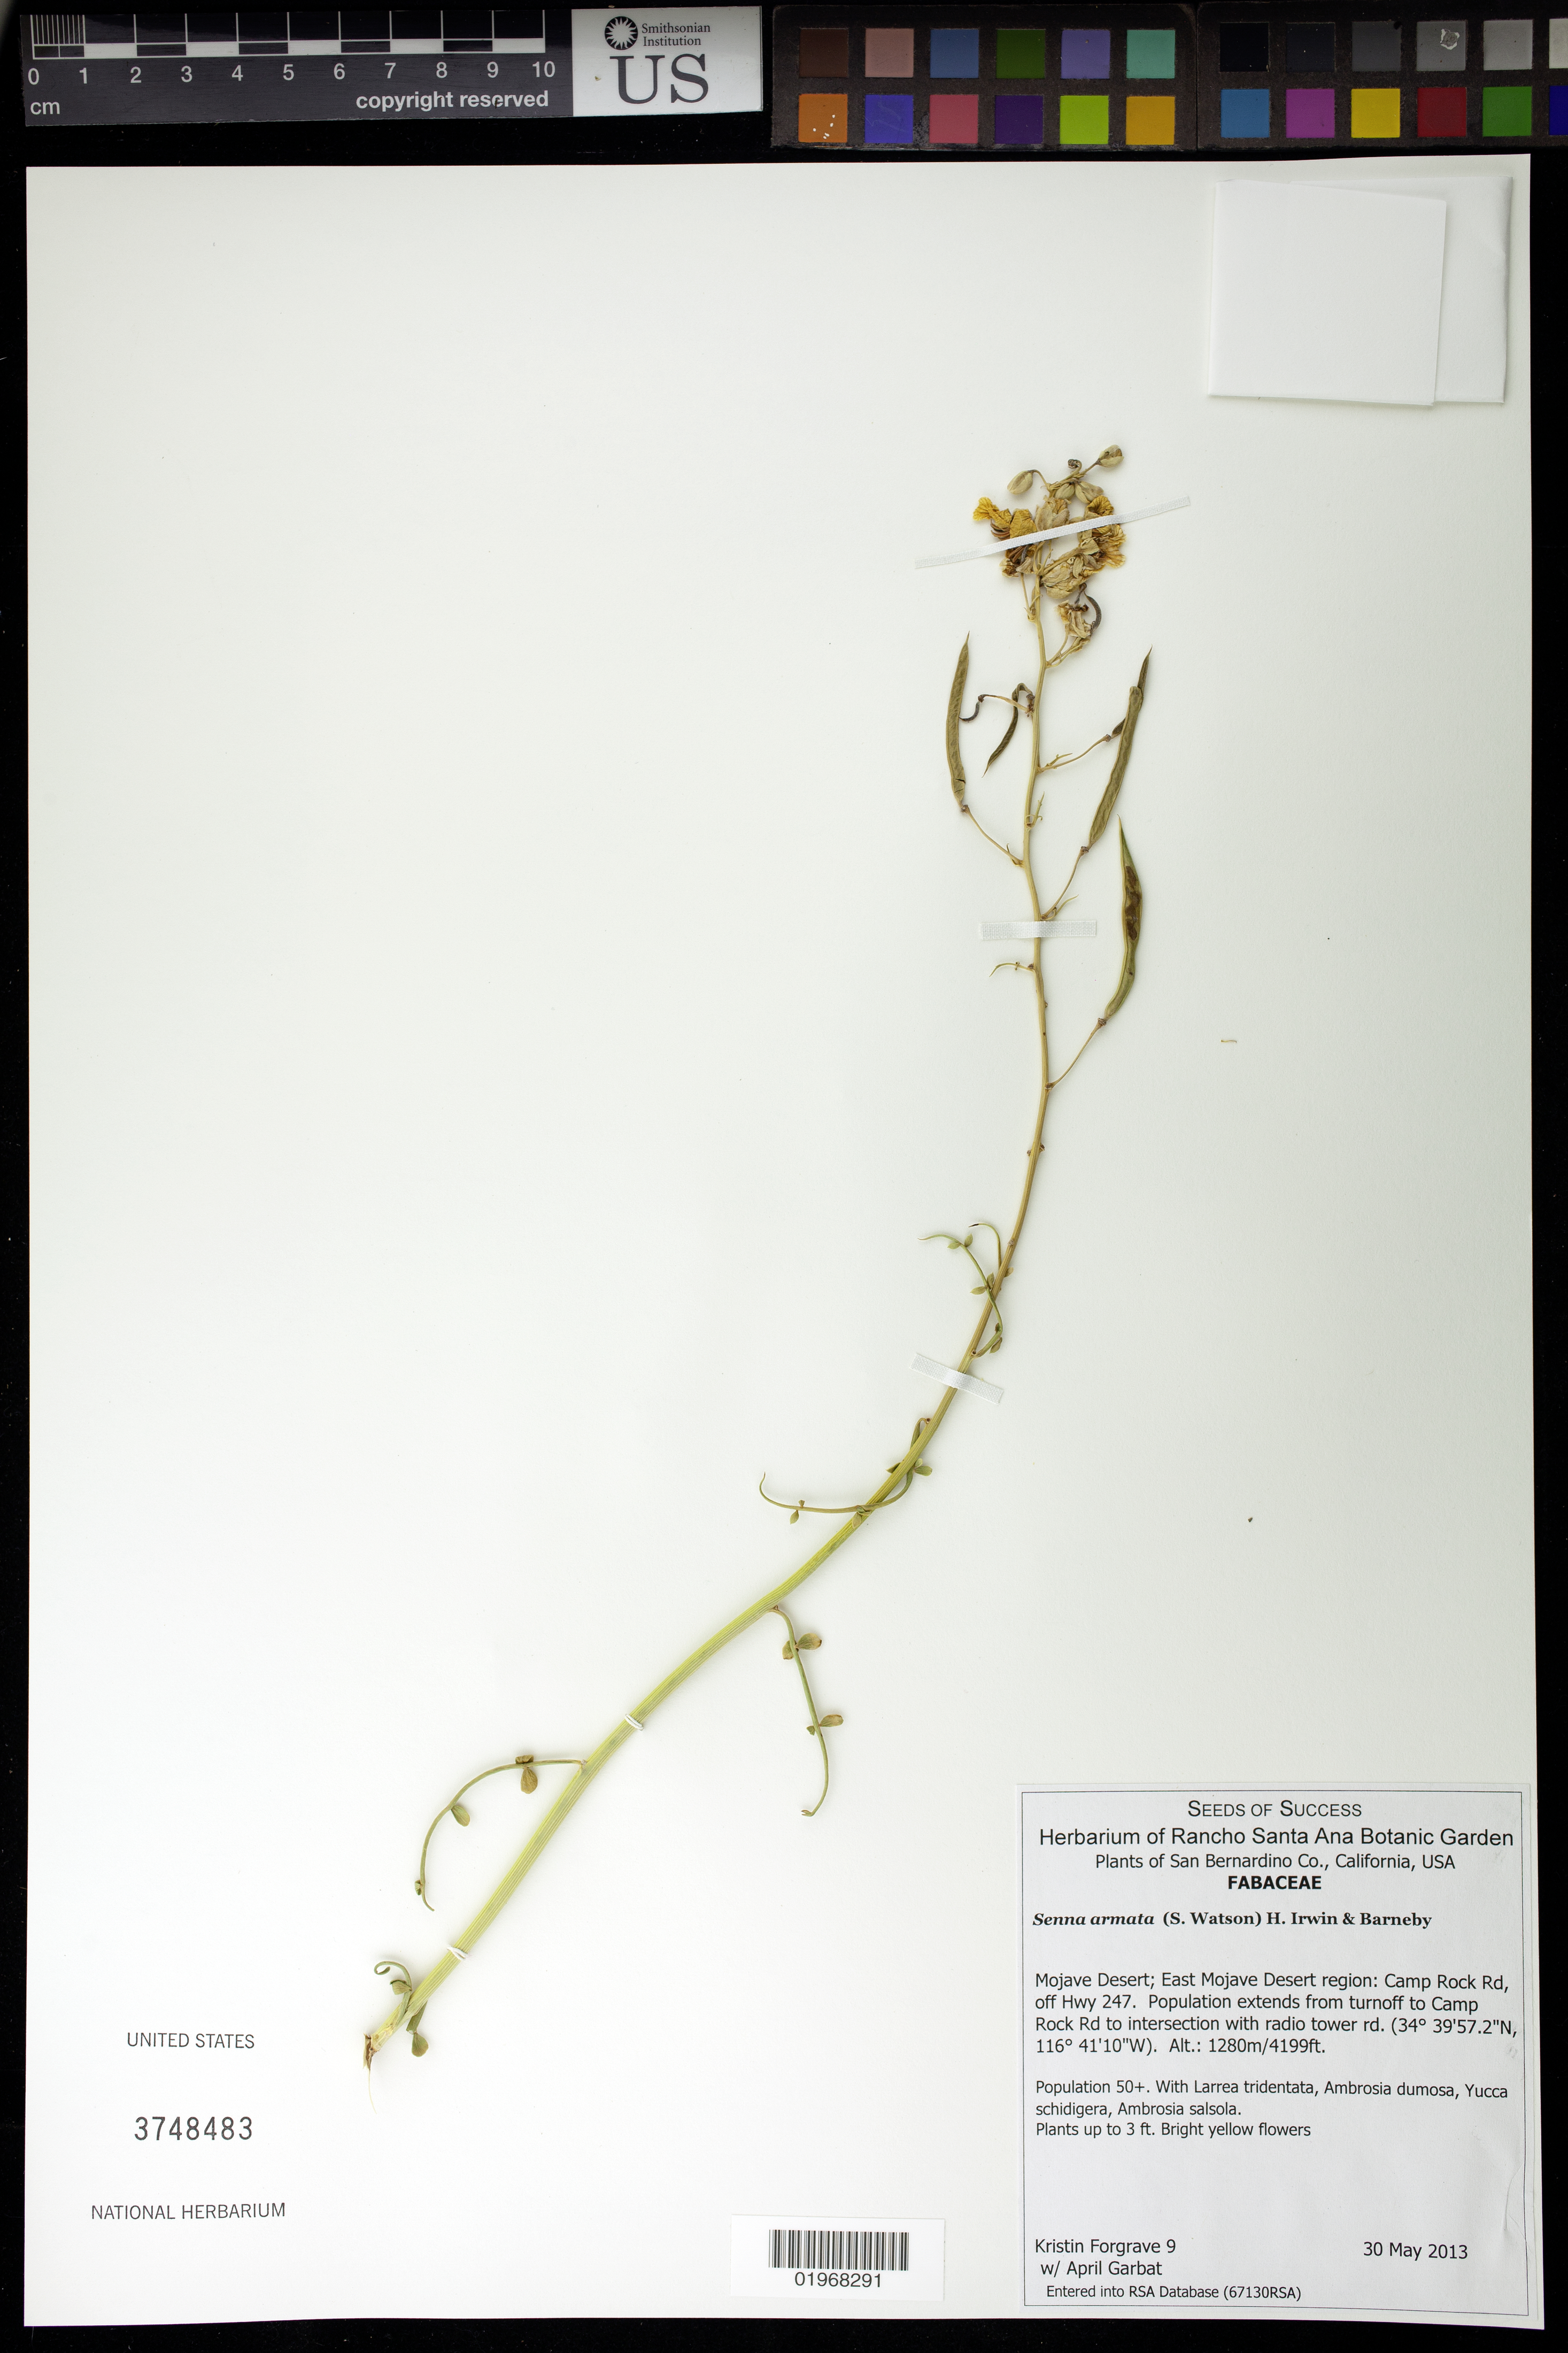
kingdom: Plantae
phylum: Tracheophyta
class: Magnoliopsida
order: Fabales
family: Fabaceae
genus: Senna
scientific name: Senna armata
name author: (S. Watson) H.S. Irwin & Barneby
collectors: K. Forgrave & A. Garbat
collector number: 9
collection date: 2013-05-30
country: United States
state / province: California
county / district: San Bernardino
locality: Mojave Desert East region: Camp Rock Rd, off Hwy 247, from turnoff to Camp Rock Rd to intersection with radio tower rd.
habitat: With Larrea tridentata, Ambrosia dumosa, Yucca schidigera, Ambrosia salsola.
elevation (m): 1280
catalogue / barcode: US 3748483